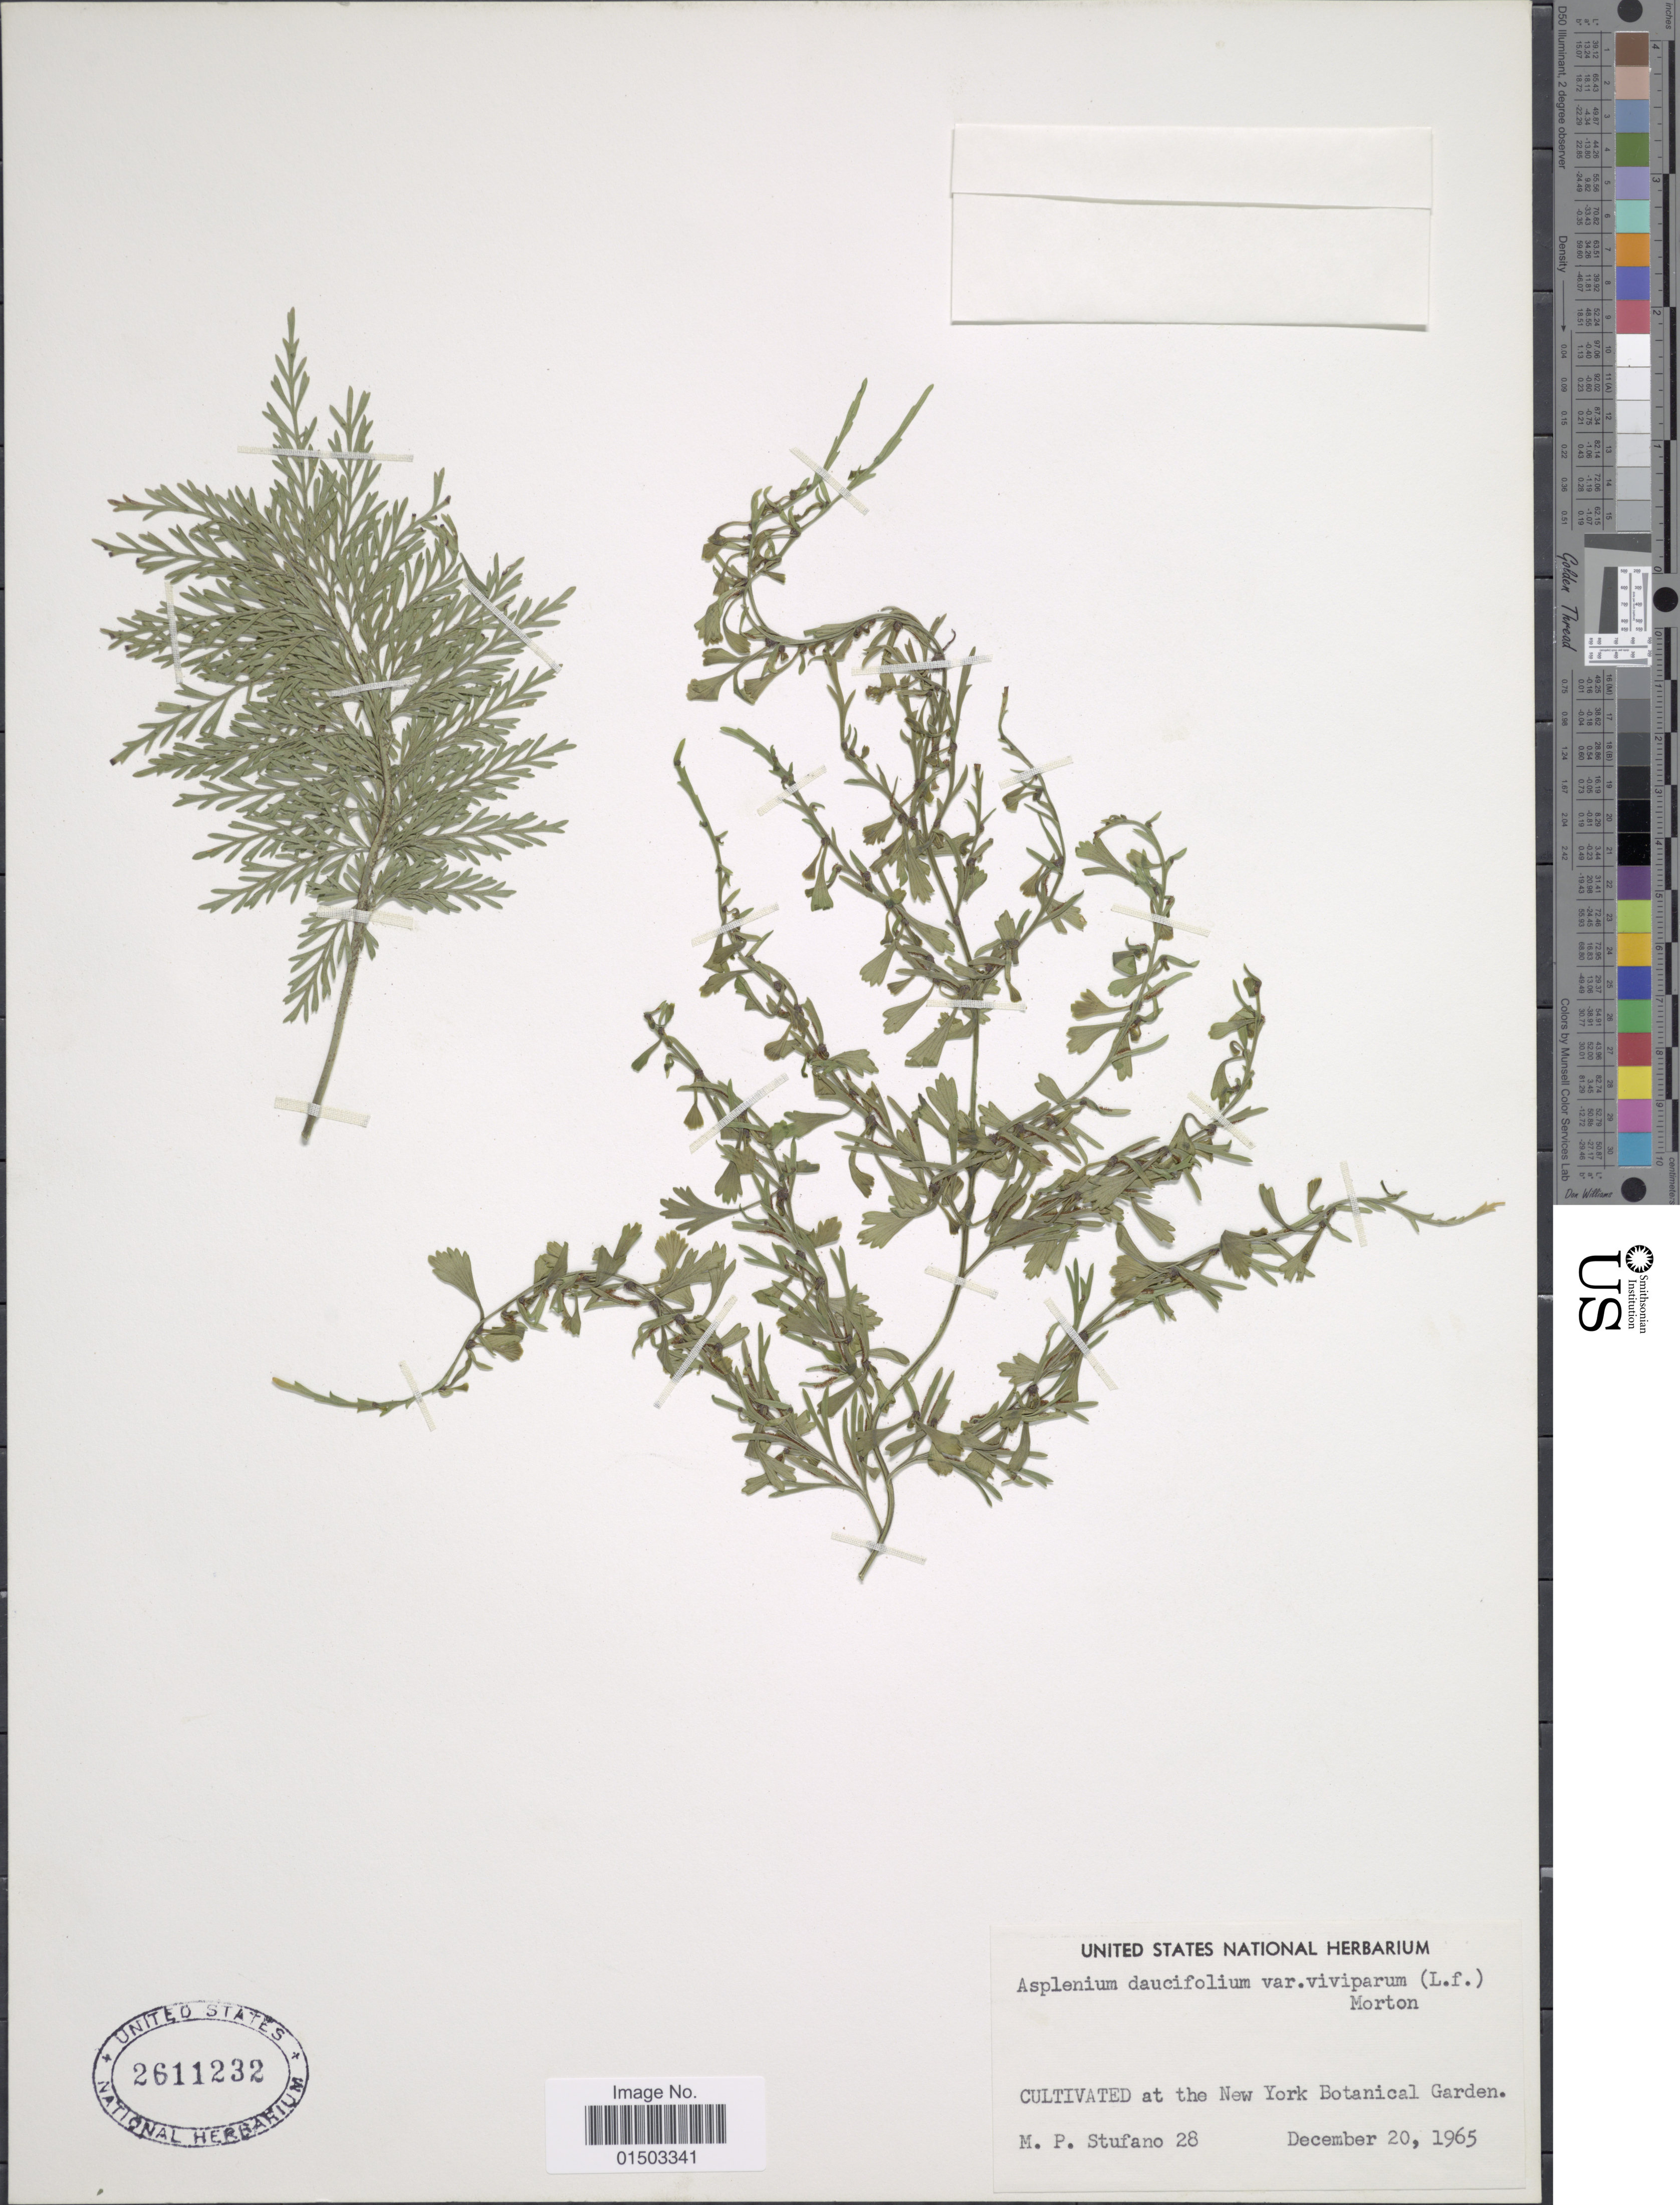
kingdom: Plantae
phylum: Tracheophyta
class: Polypodiopsida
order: Polypodiales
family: Aspleniaceae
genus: Asplenium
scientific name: Asplenium daucifolium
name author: Lam.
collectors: M. Stufano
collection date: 1965-12-20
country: United States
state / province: New York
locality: Cultivated at the New York Botanical Garden.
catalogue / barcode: US 2611232